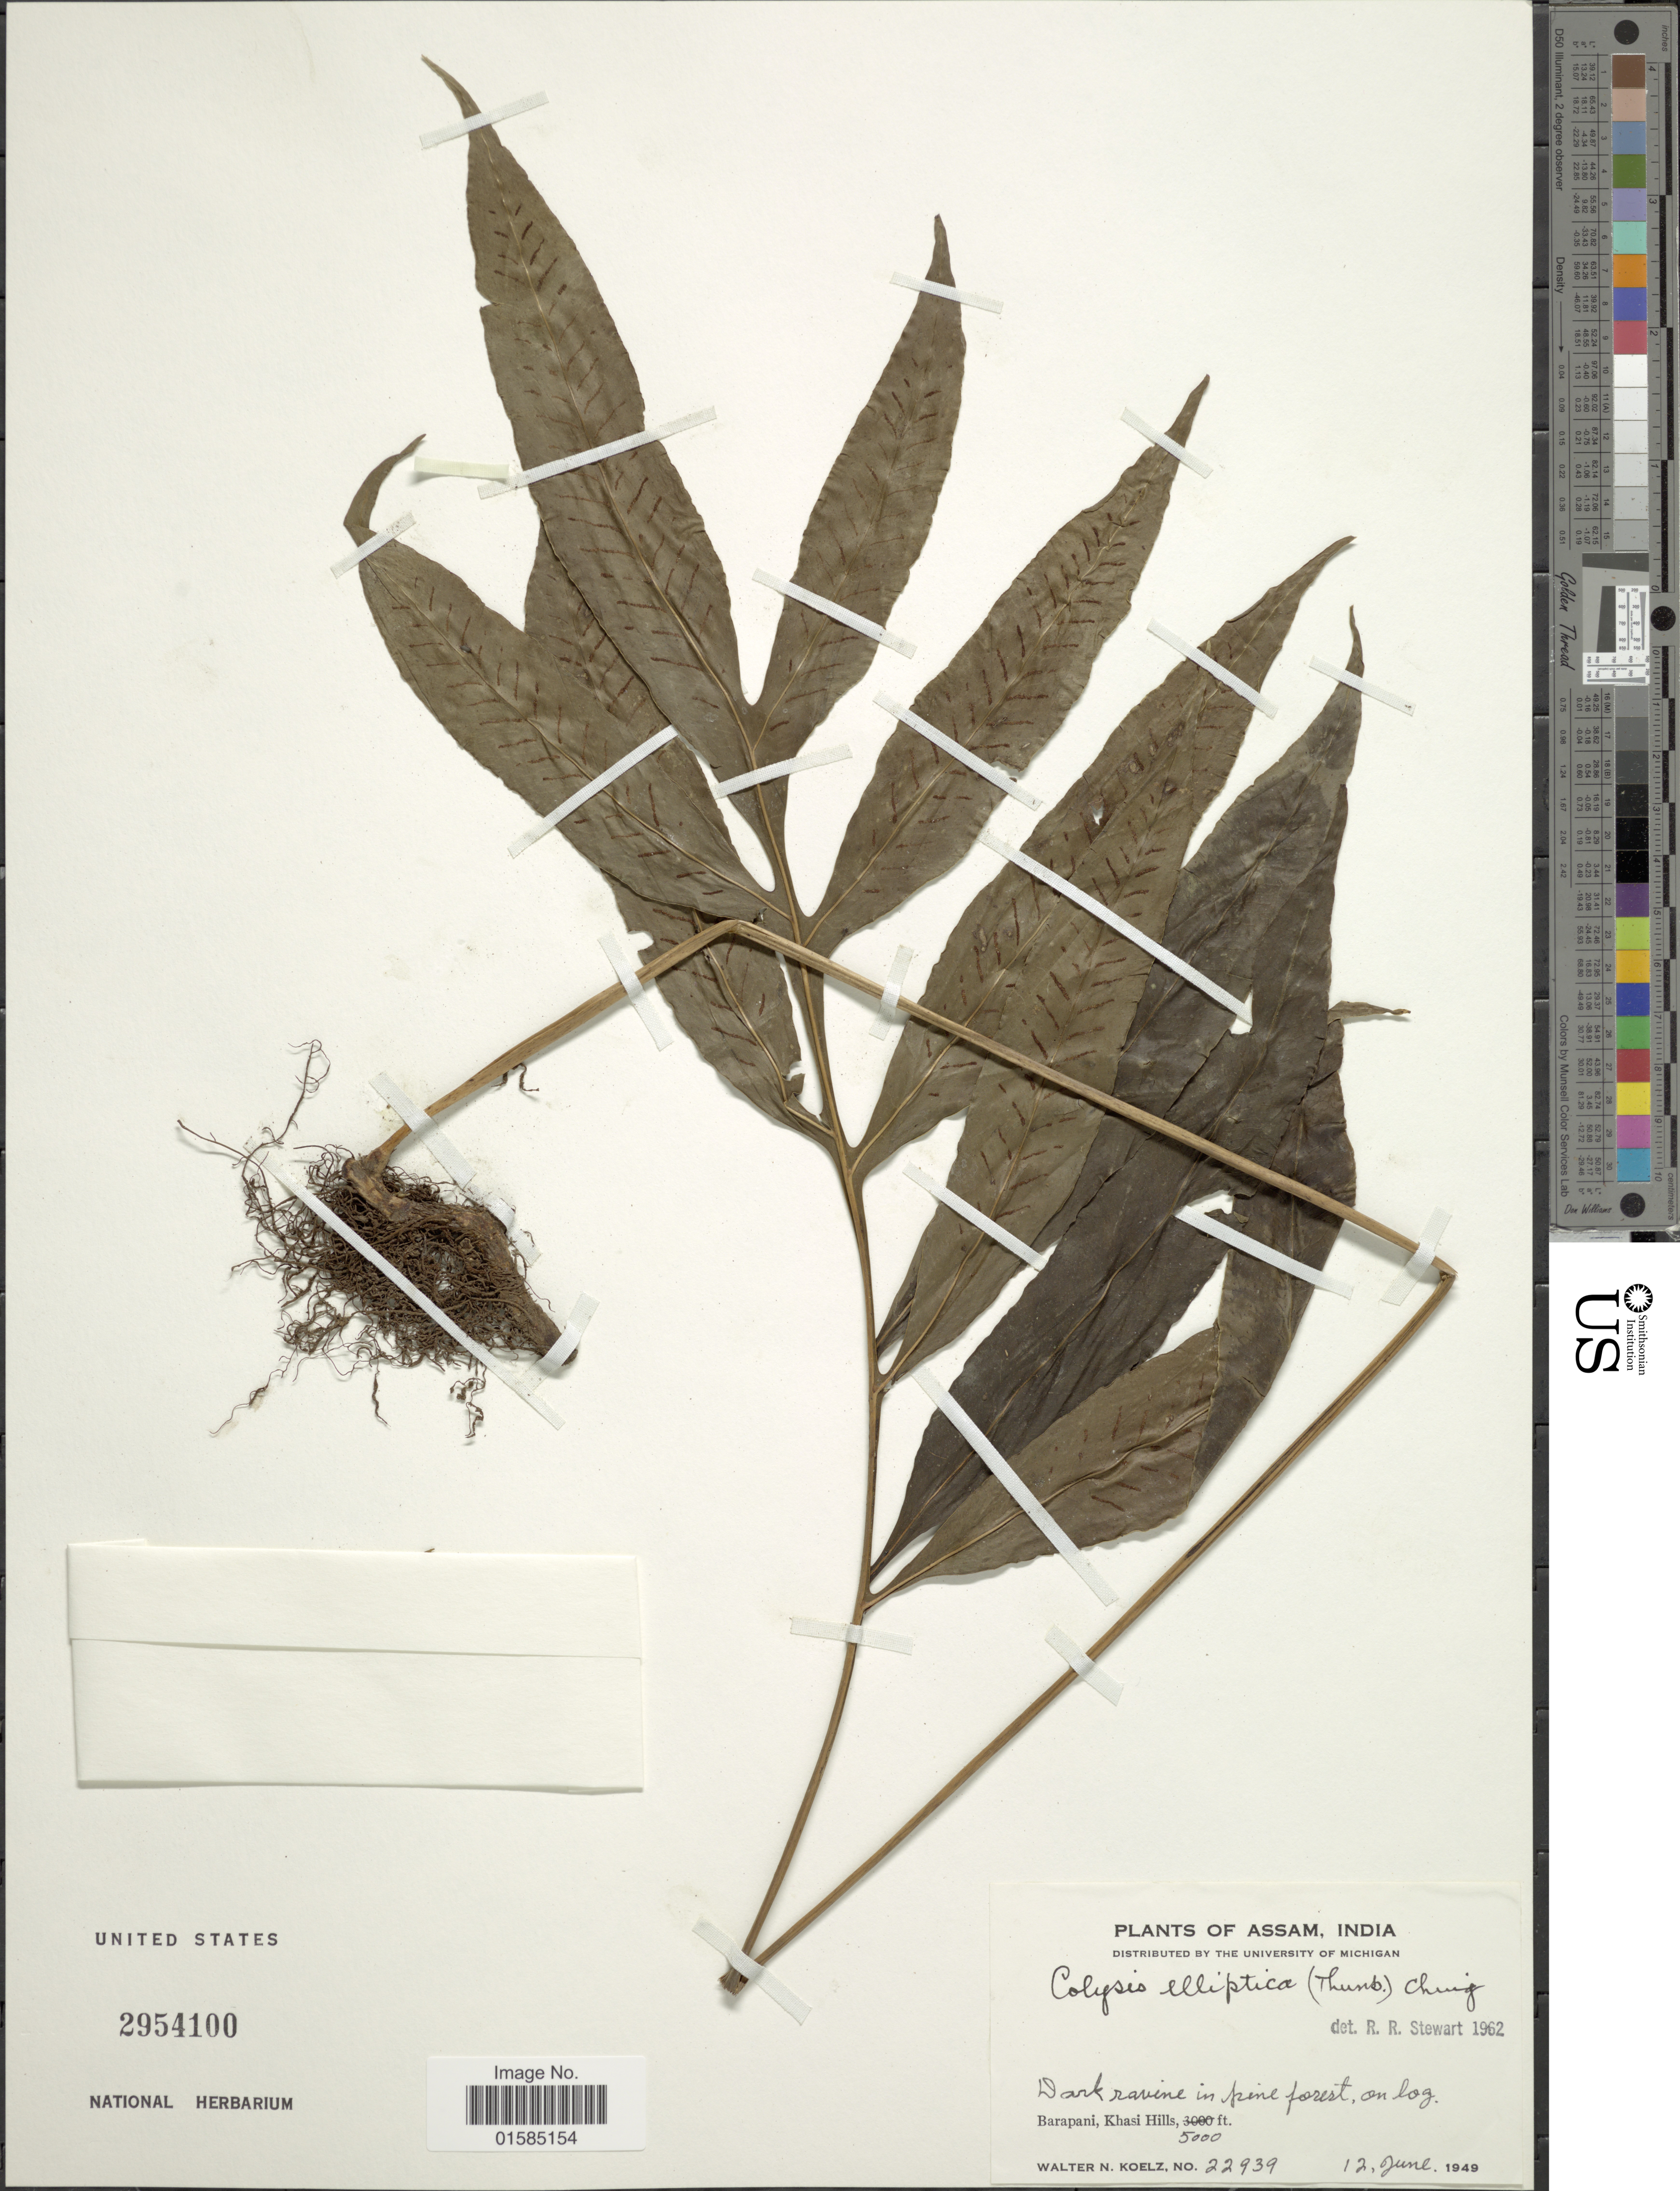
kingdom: Plantae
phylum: Tracheophyta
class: Polypodiopsida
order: Polypodiales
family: Polypodiaceae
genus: Leptochilus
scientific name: Leptochilus ellipticus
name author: (Thunb.) Noot.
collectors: W. N. Koelz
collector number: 22939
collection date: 1949-06-12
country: India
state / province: Meghalaya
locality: Assam, India, Barapani, Khasi Hills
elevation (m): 1524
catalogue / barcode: US 2954100